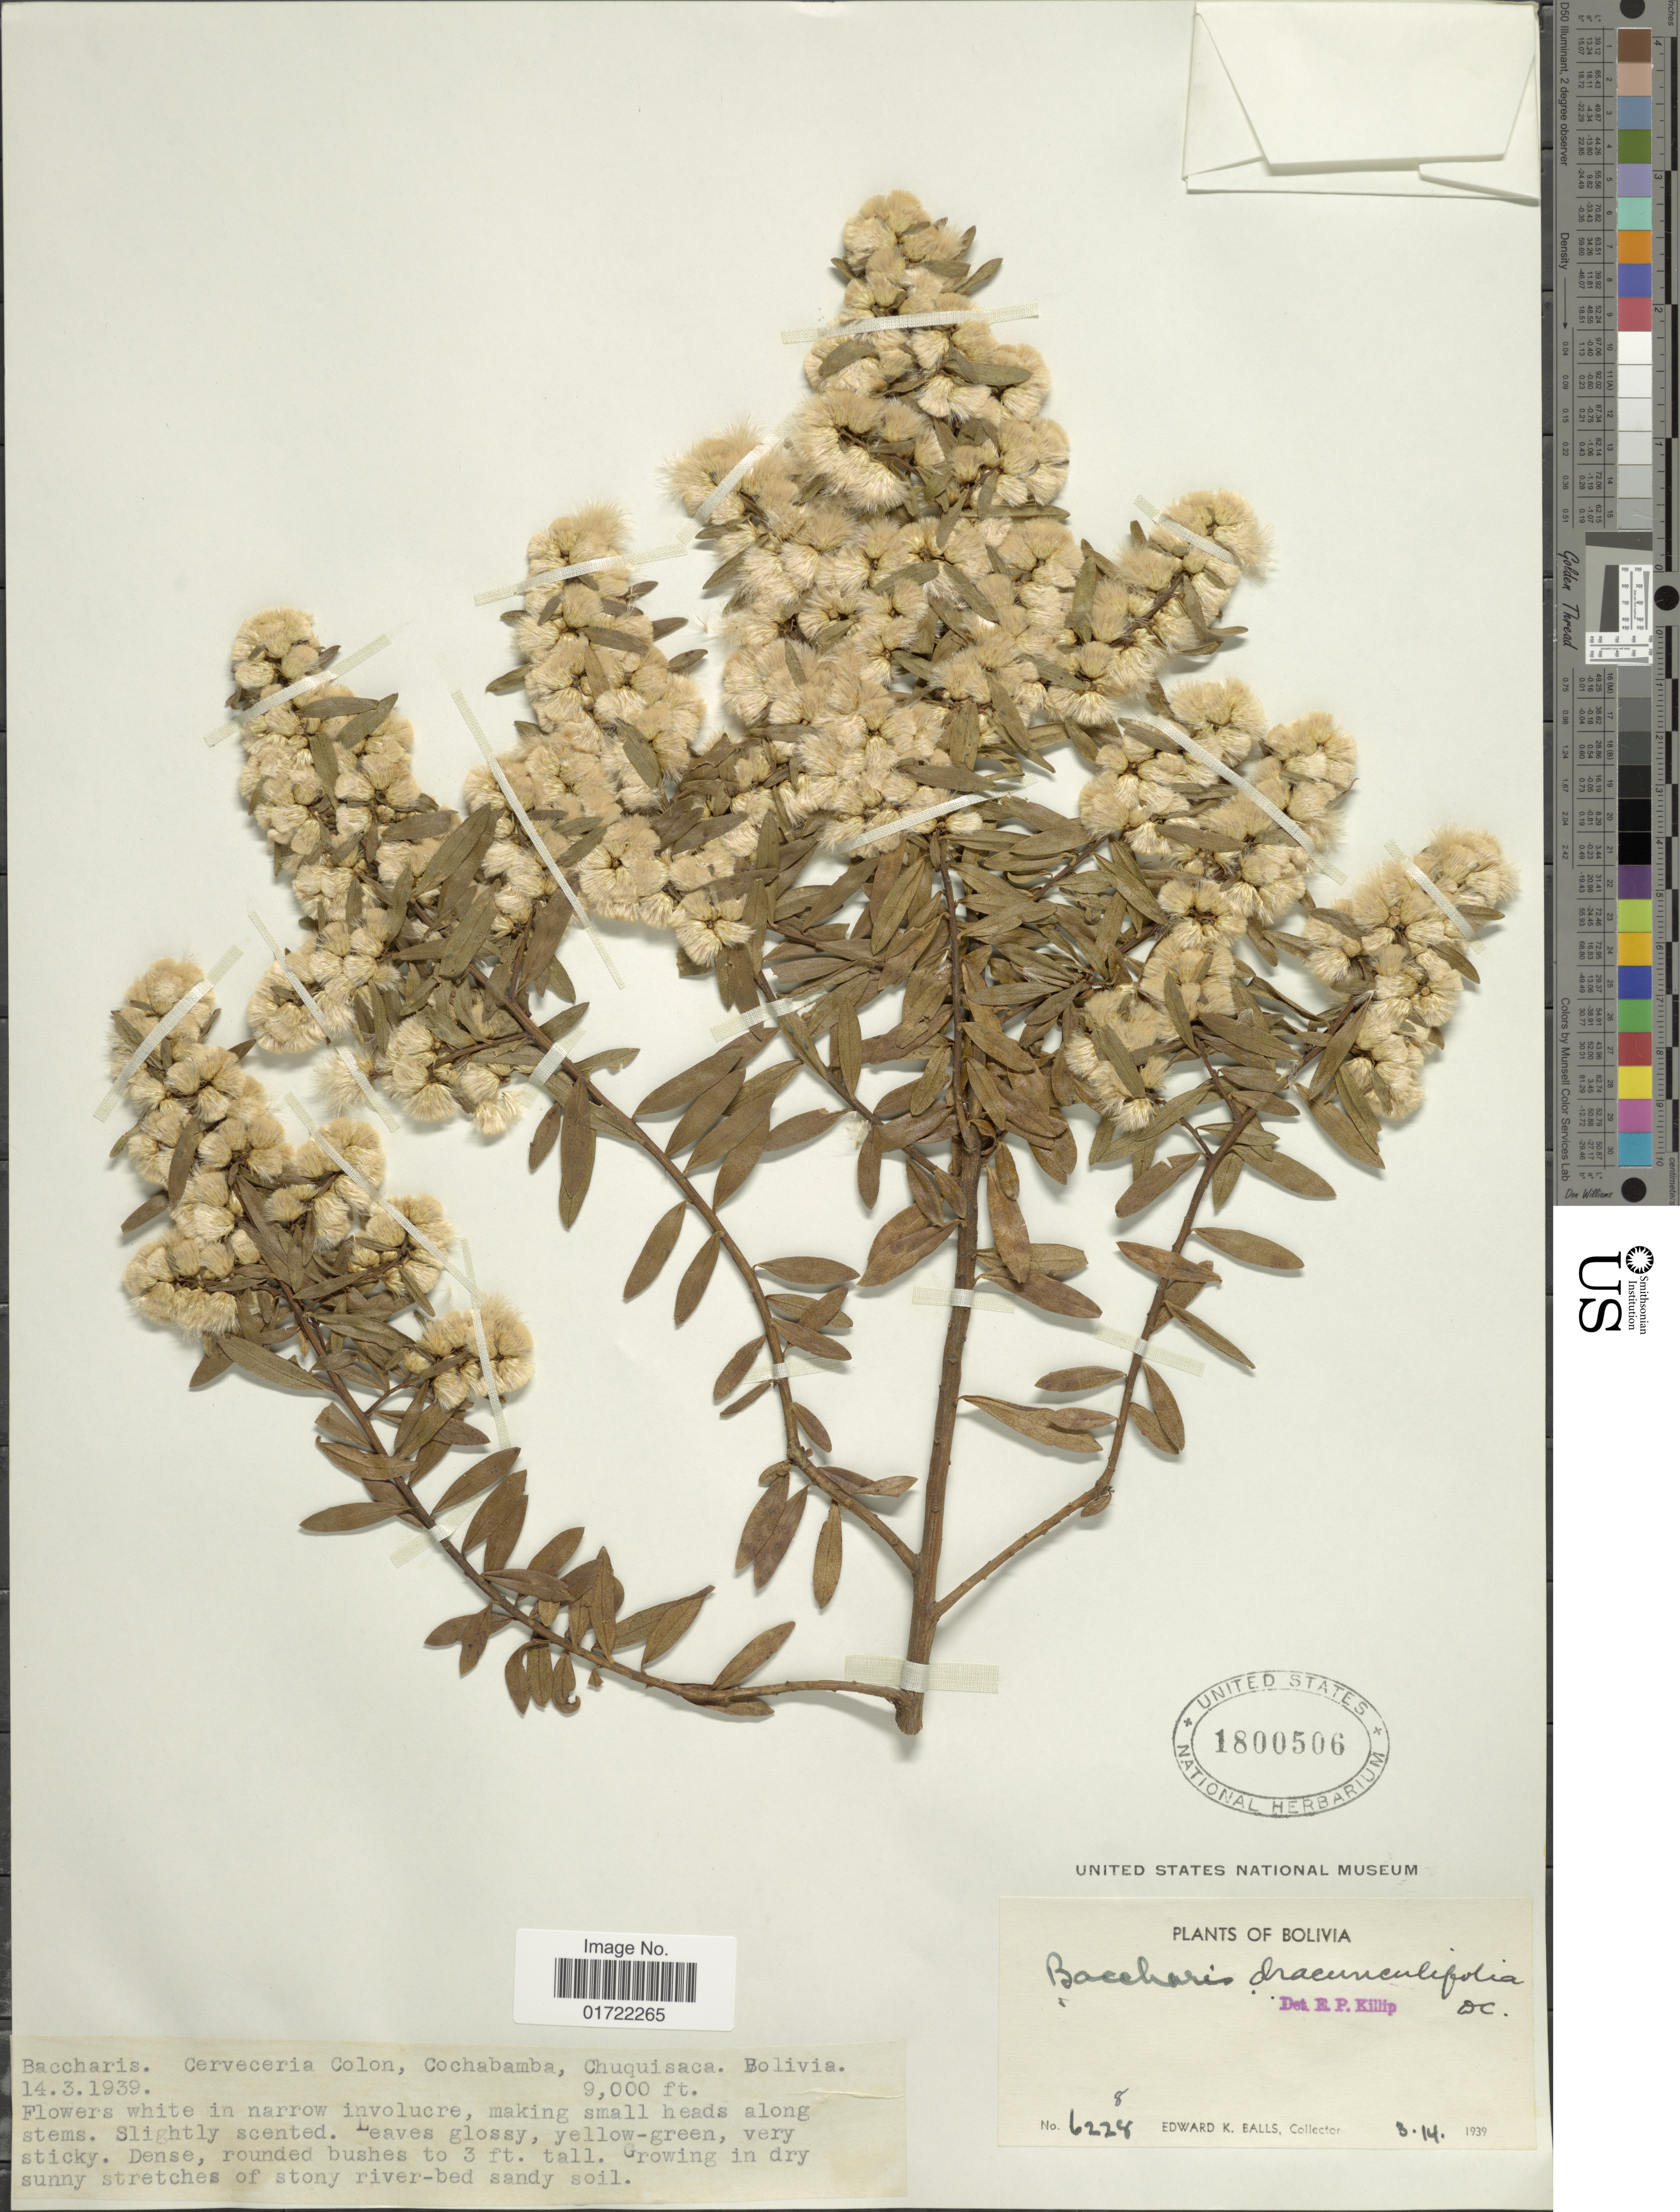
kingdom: Plantae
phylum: Tracheophyta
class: Magnoliopsida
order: Asterales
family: Asteraceae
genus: Baccharis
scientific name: Baccharis dracunculifolia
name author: DC.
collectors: E. K. Balls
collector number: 6228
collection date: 1939-03-14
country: Bolivia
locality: Cerveceria Colon, Cochabamba, Chuquisaca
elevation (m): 2743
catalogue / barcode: US 1800506